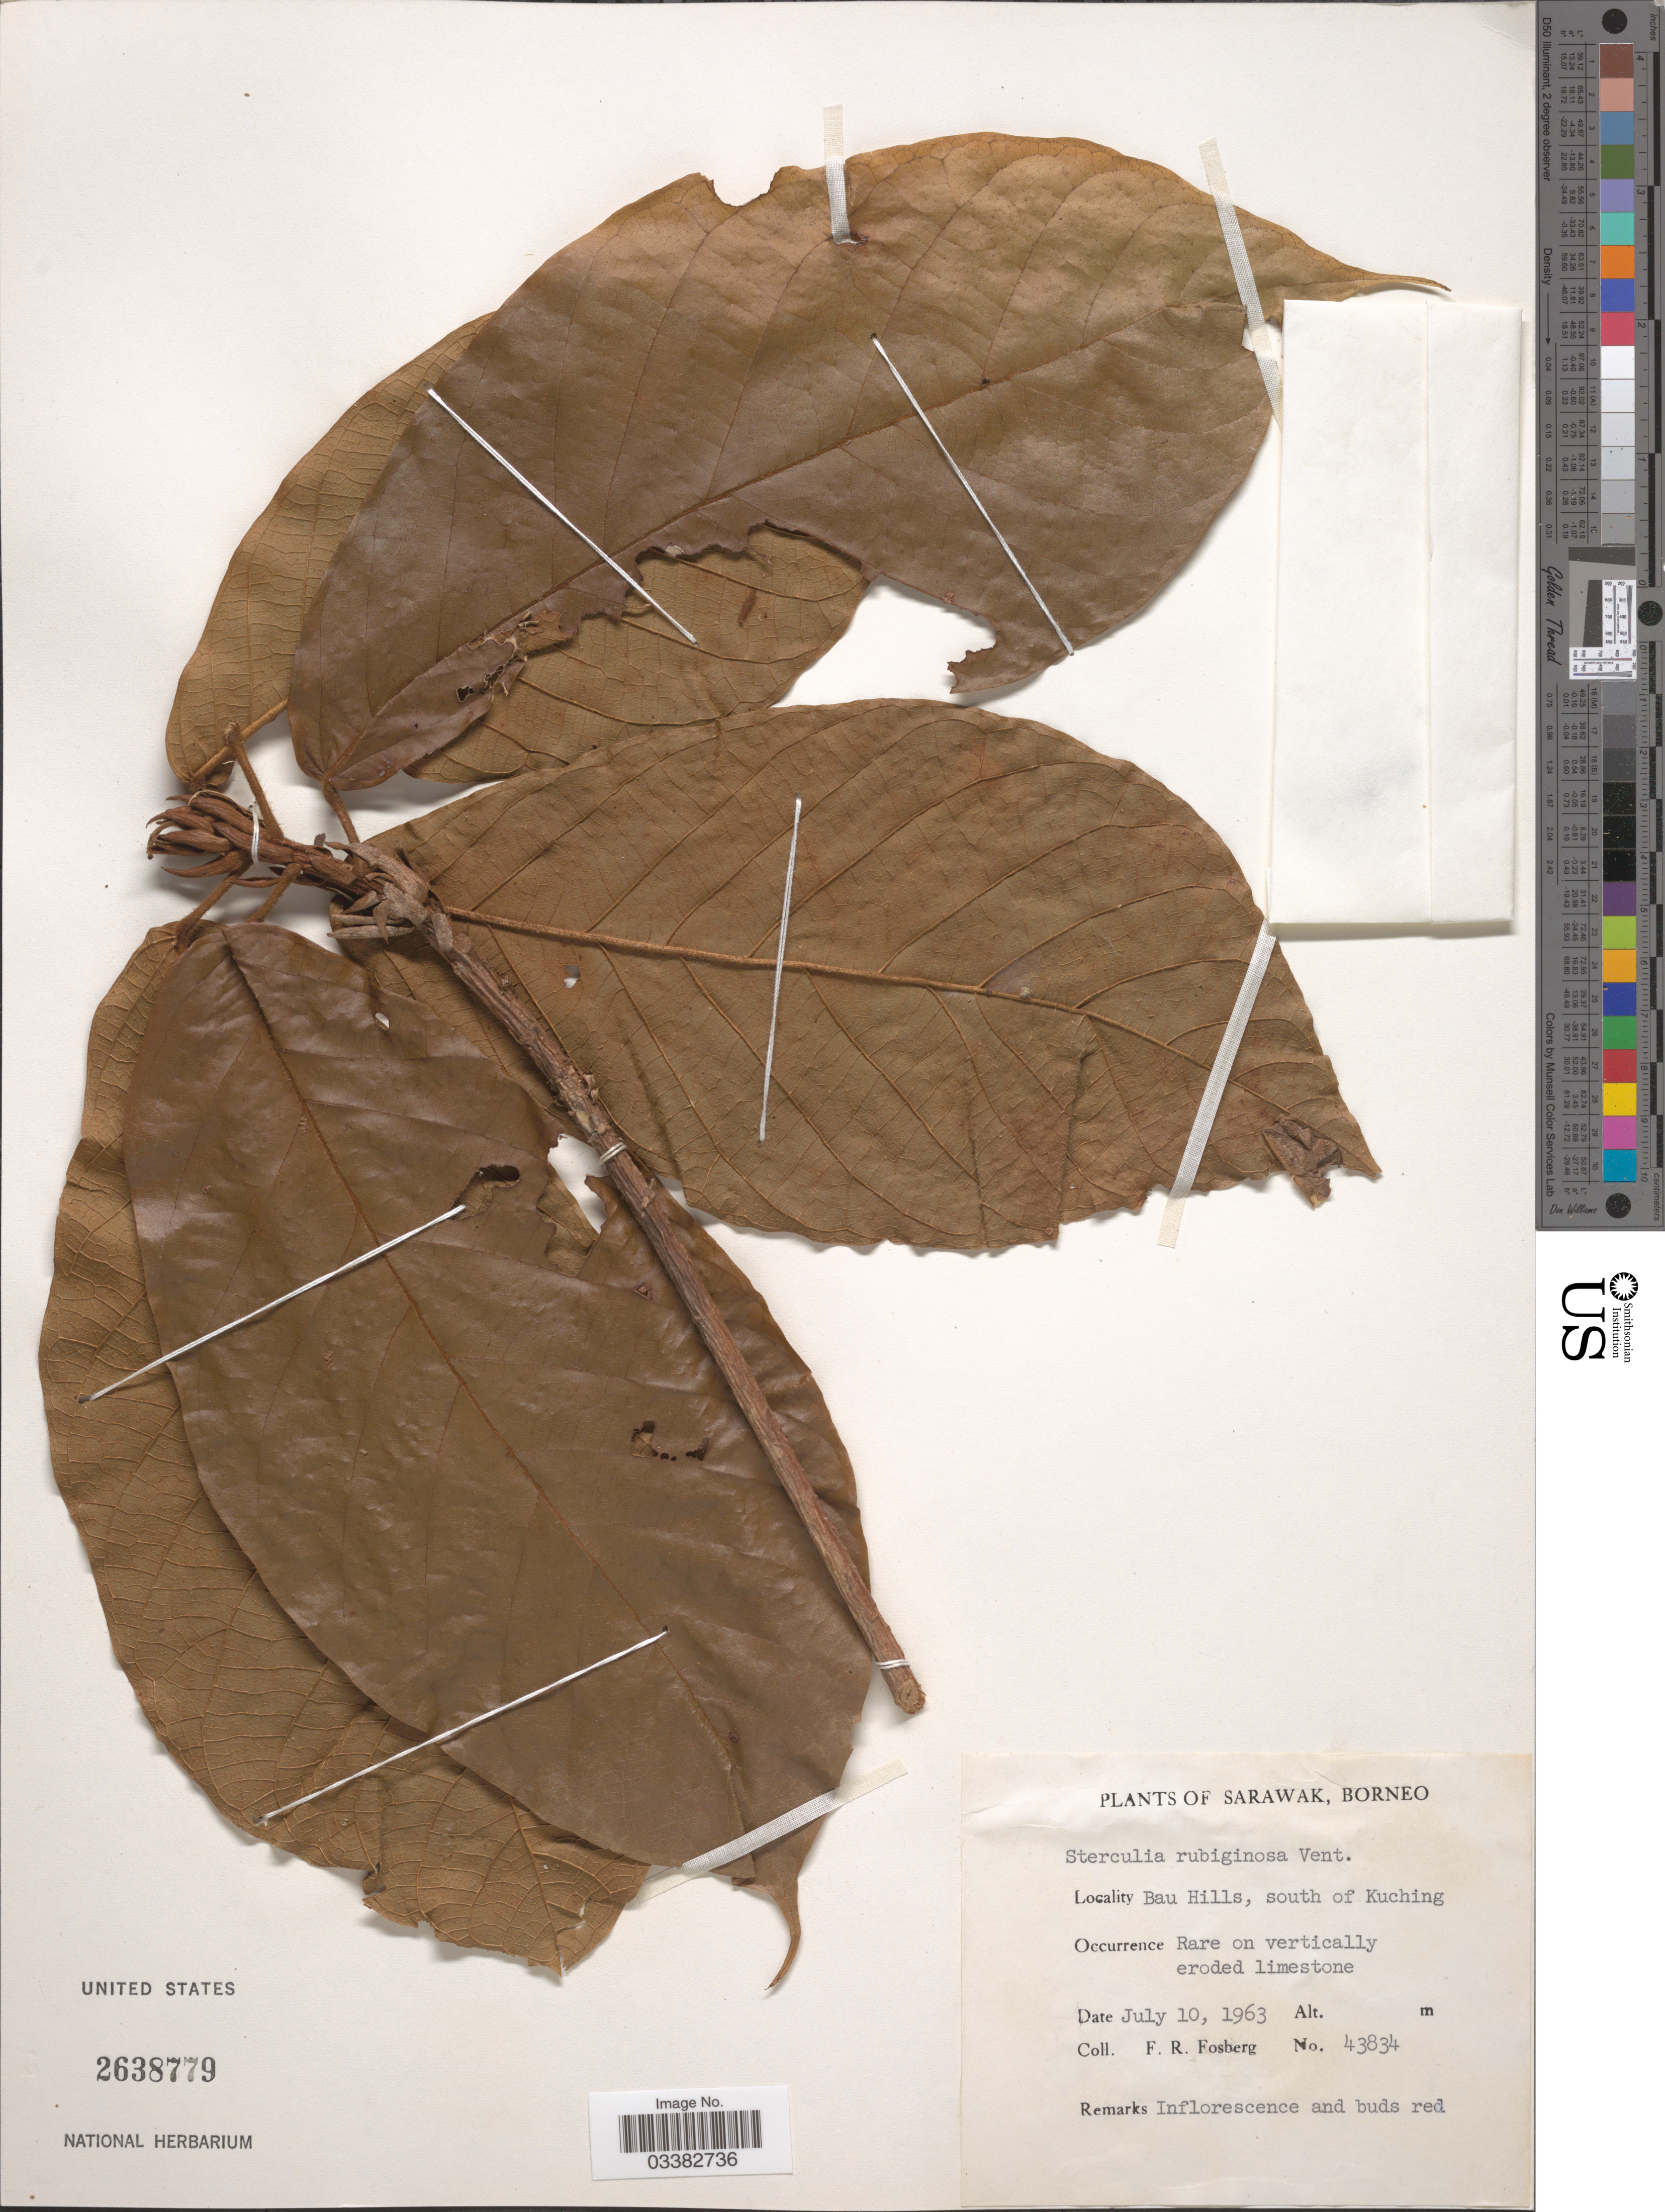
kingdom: Plantae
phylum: Tracheophyta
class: Magnoliopsida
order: Malvales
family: Malvaceae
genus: Sterculia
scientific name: Sterculia rubiginosa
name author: Vent.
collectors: F. R. Fosberg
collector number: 43834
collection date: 1963-07-10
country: Malaysia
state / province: Sarawak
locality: Borneo. Bau Hills, south of Kuching.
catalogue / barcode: US 2638779